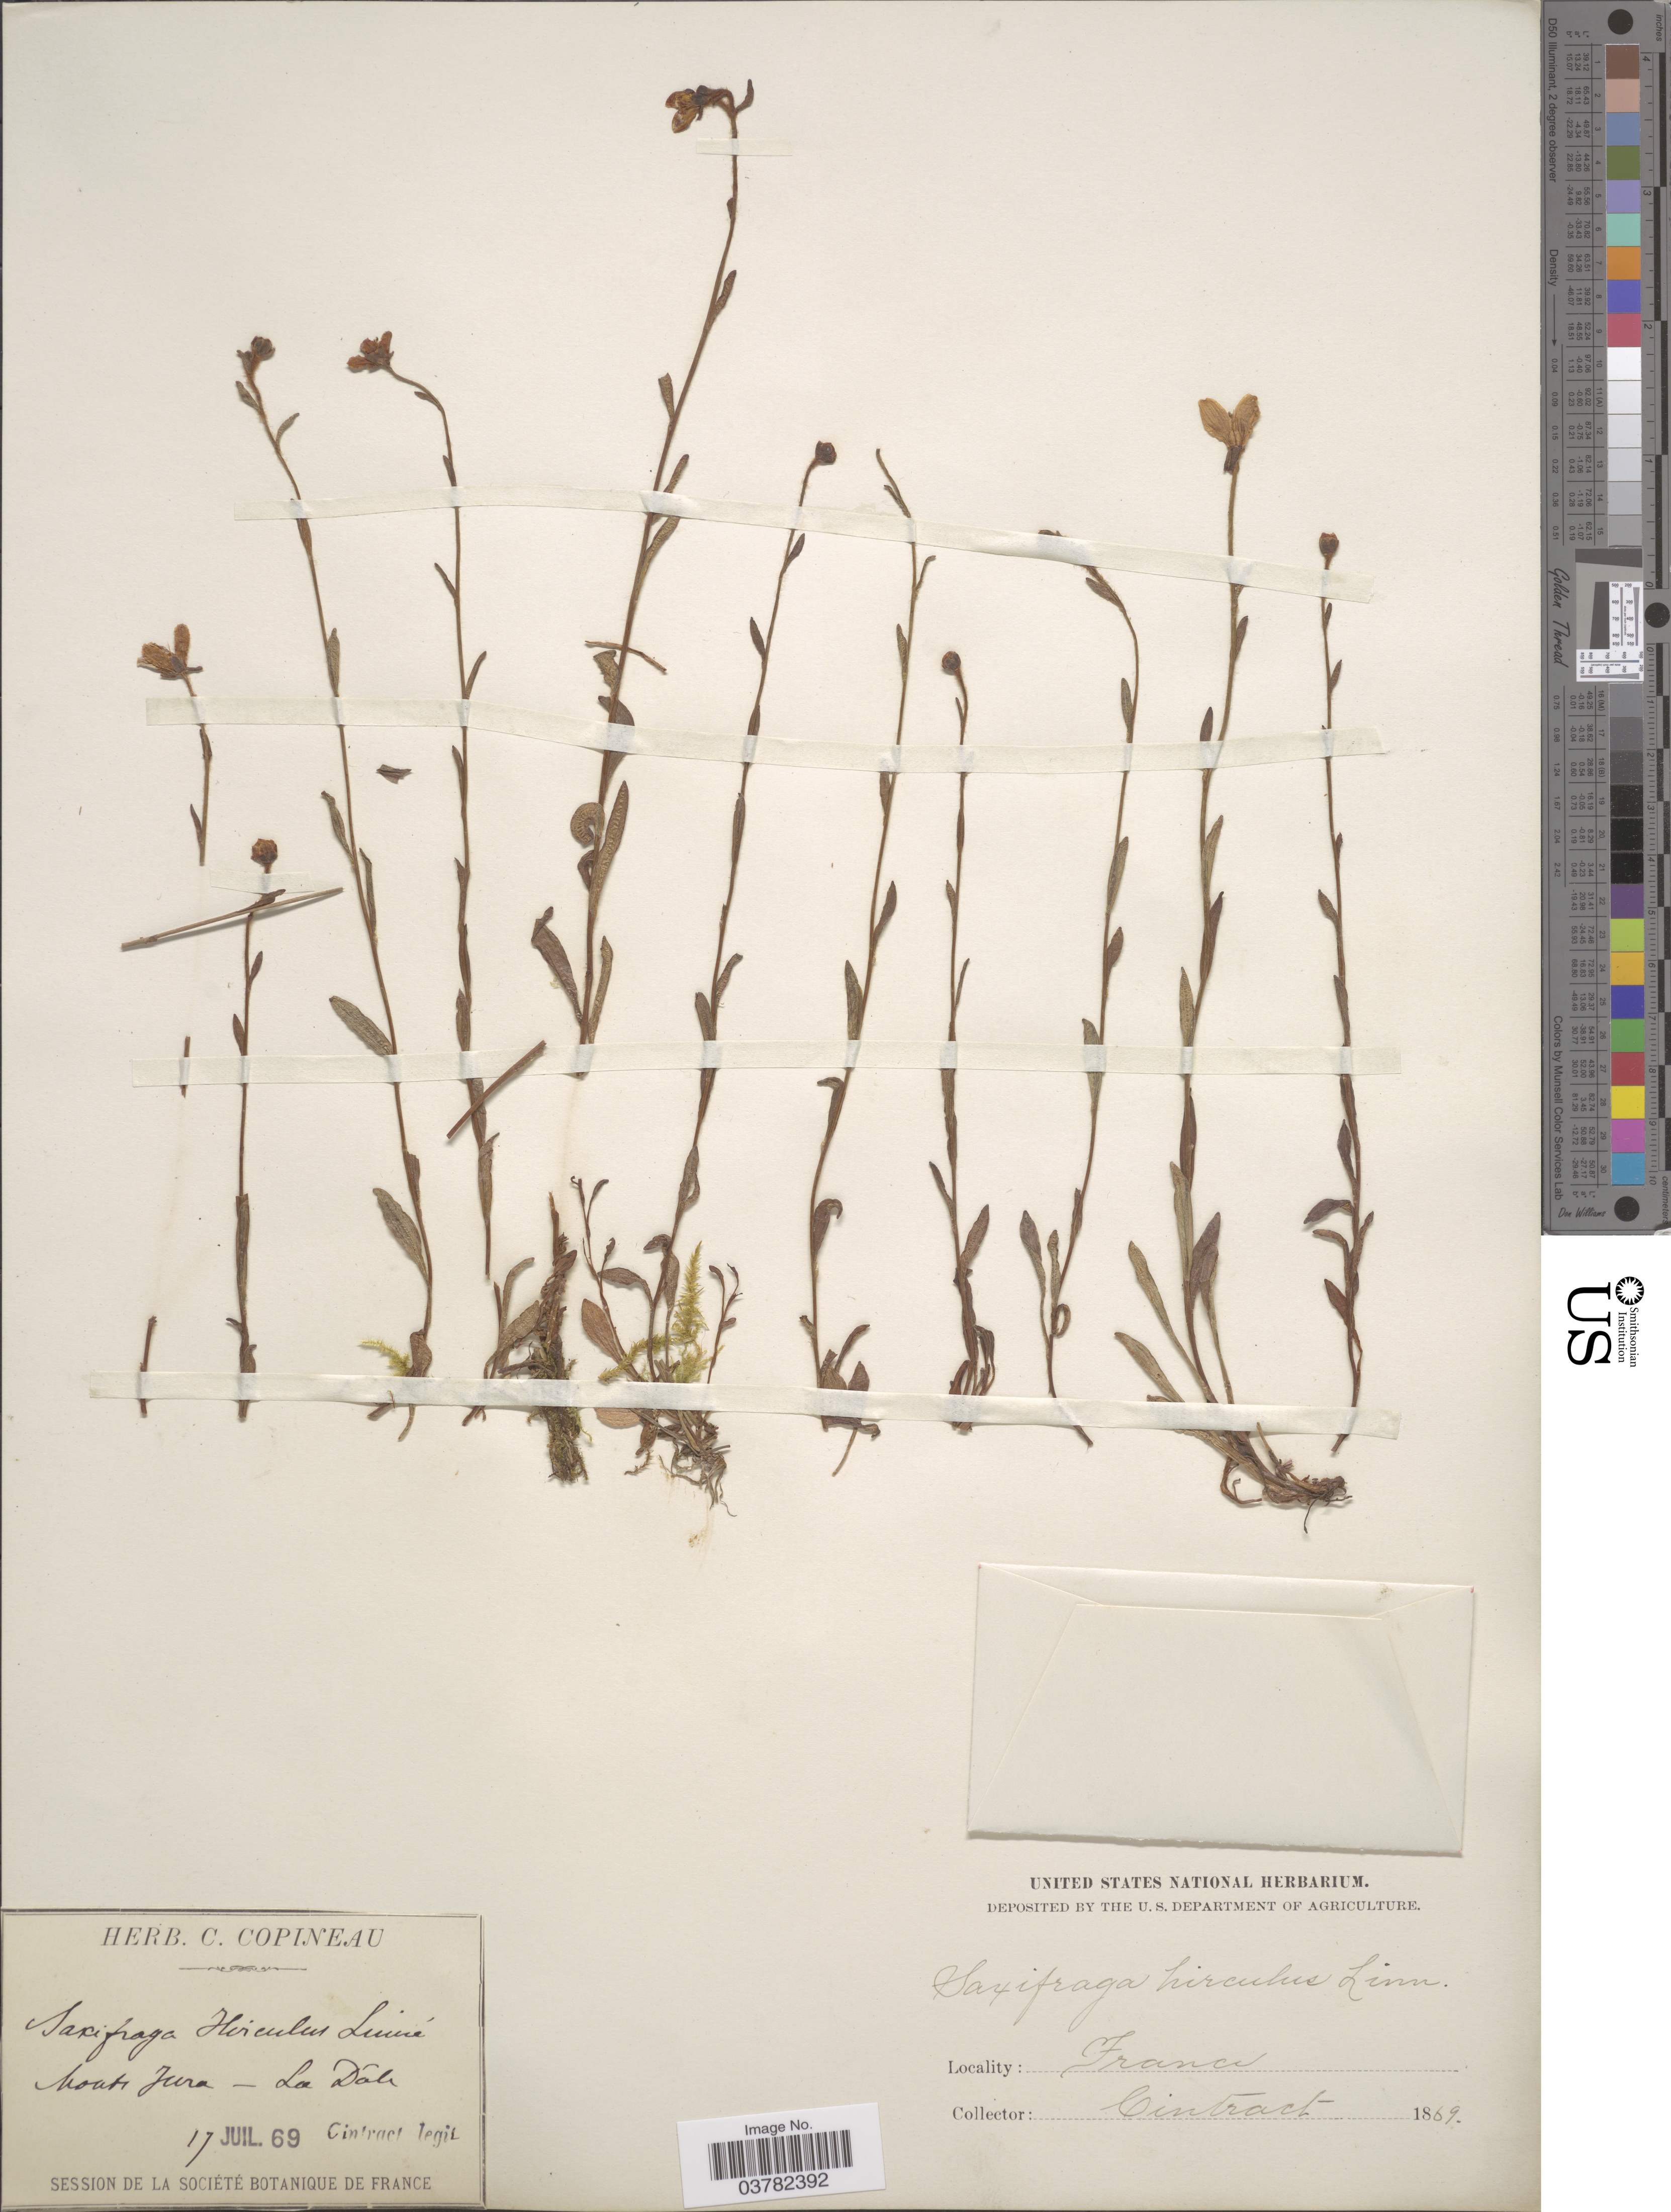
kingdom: Plantae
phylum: Tracheophyta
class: Magnoliopsida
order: Saxifragales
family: Saxifragaceae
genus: Saxifraga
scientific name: Saxifraga hirculus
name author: L.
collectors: Cintract, --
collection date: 1869-07-17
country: France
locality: Haute Jura - La Dôle.